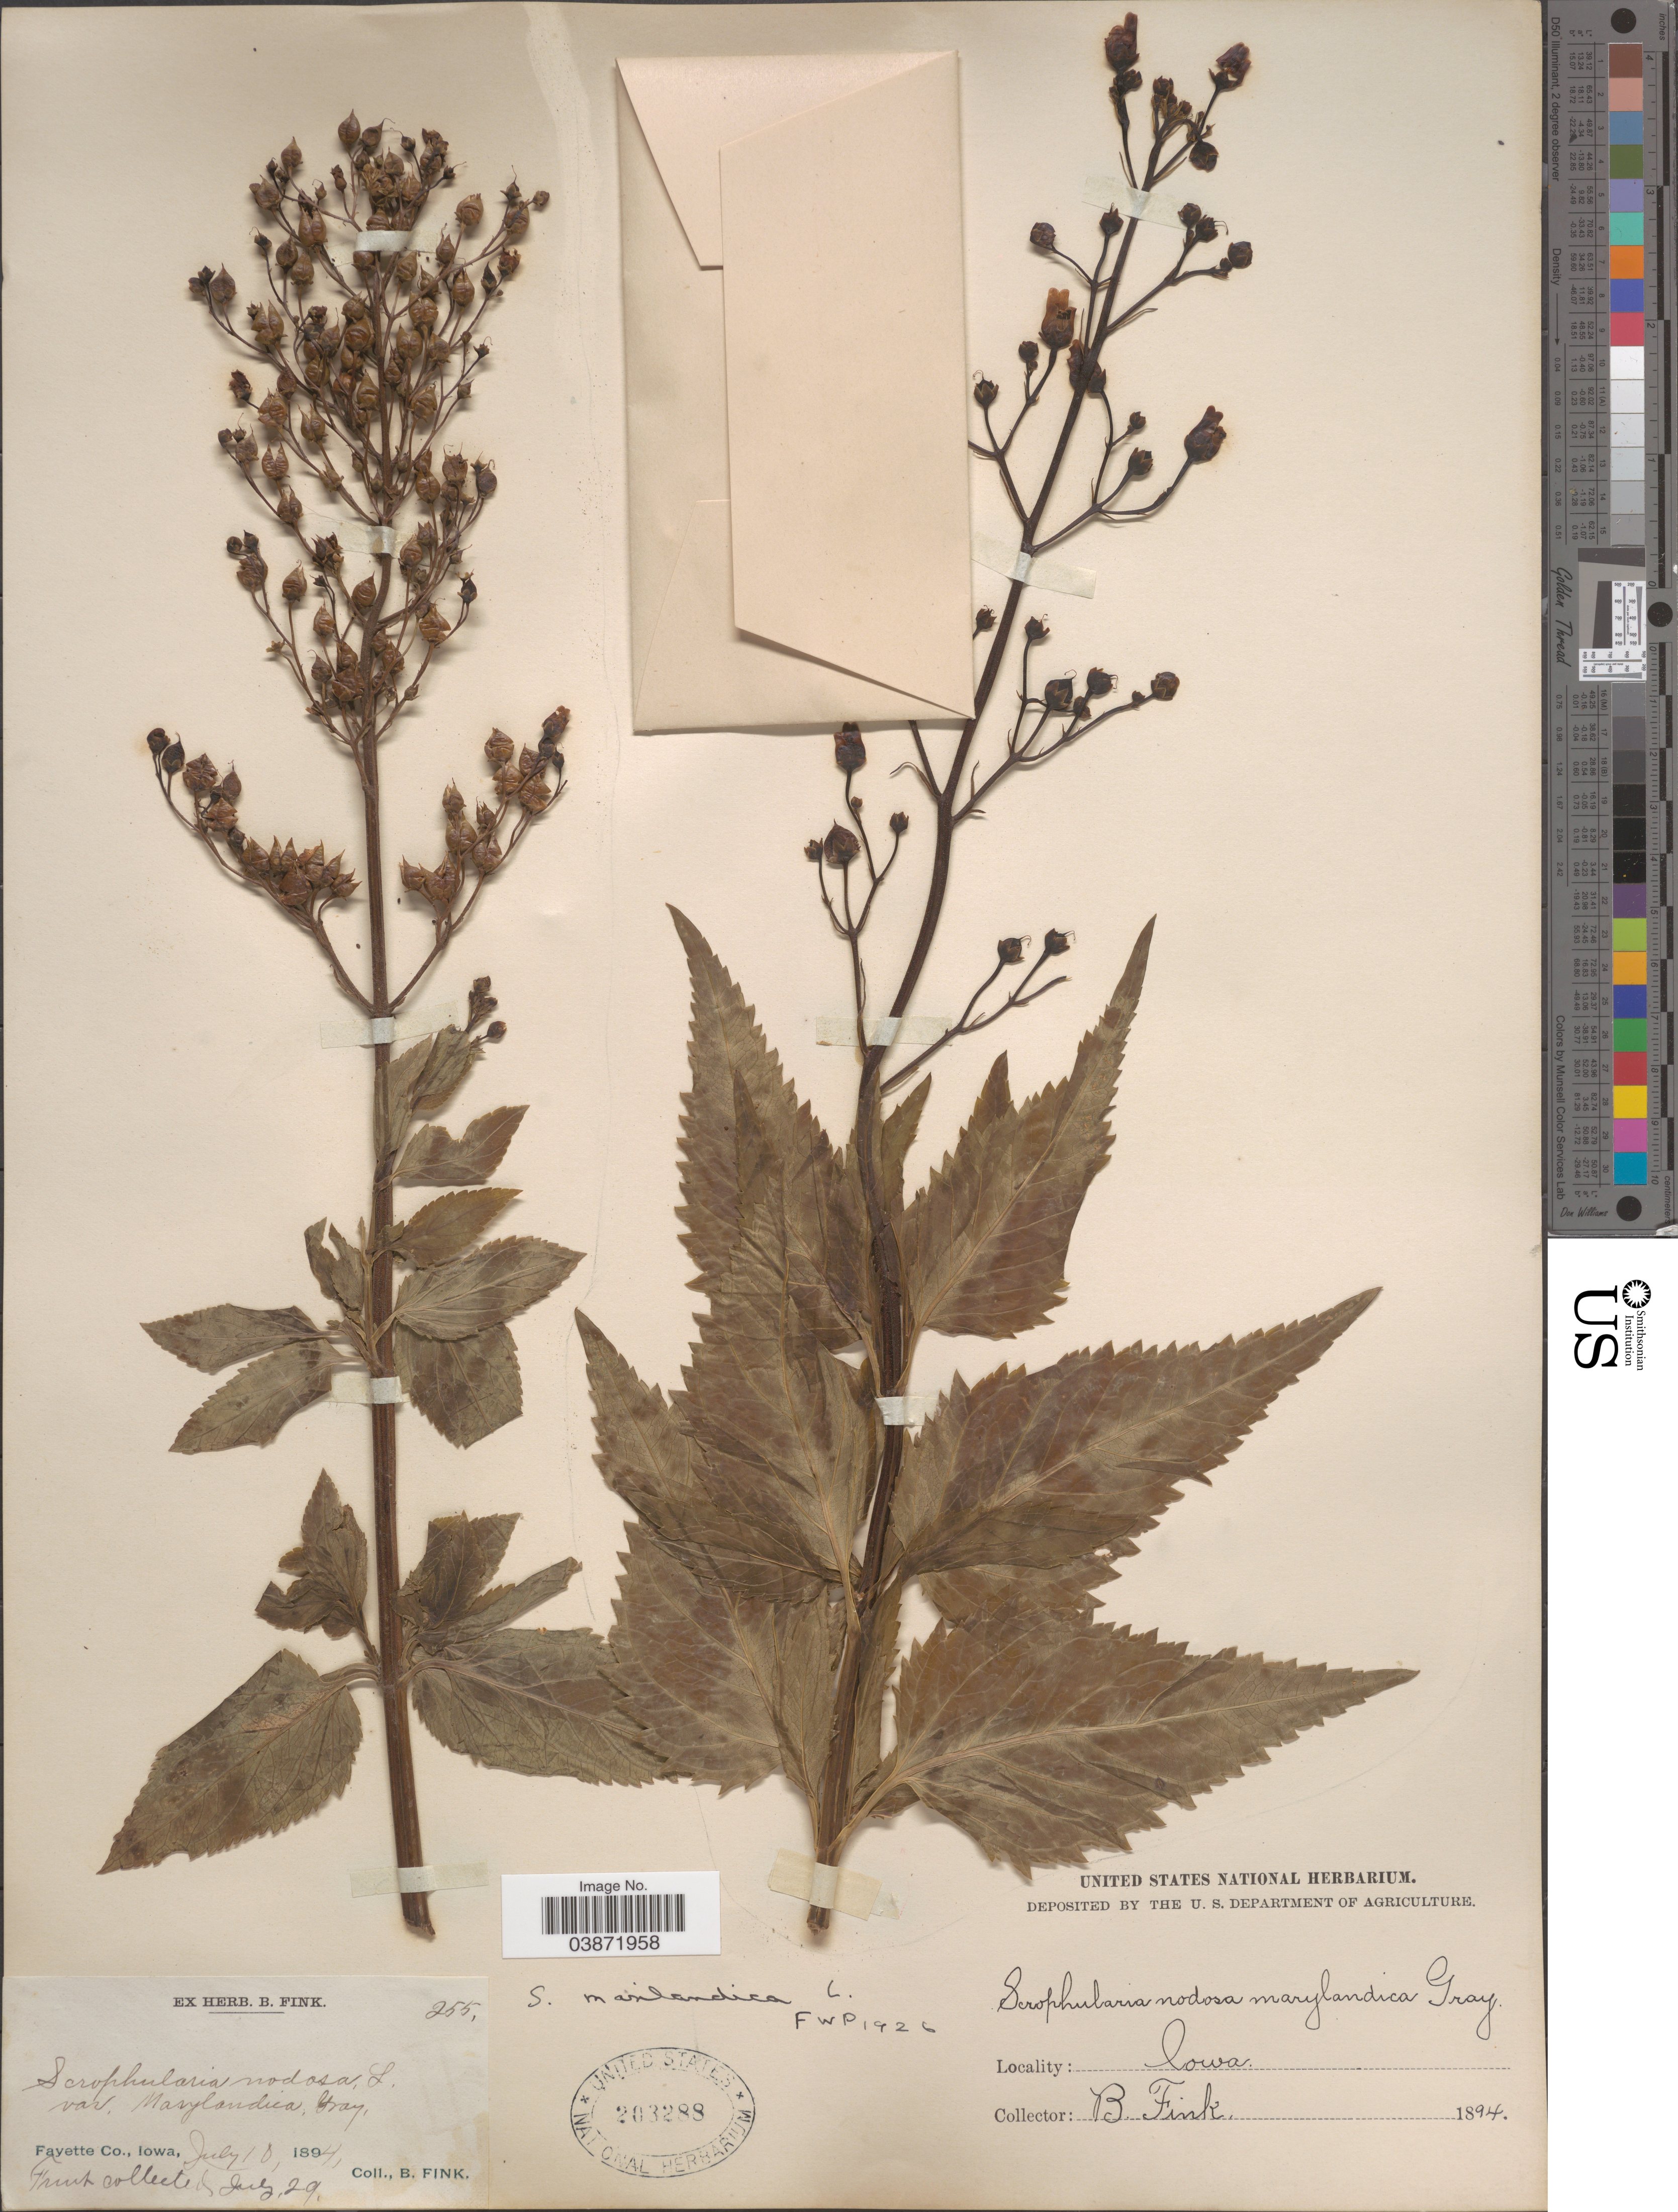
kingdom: Plantae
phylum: Tracheophyta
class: Magnoliopsida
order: Lamiales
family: Scrophulariaceae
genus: Scrophularia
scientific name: Scrophularia lanceolata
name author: Pursh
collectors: B. Fink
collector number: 255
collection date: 1894-07-18/1894-07-29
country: United States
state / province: Iowa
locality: Fayette Co.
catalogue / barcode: US 203288